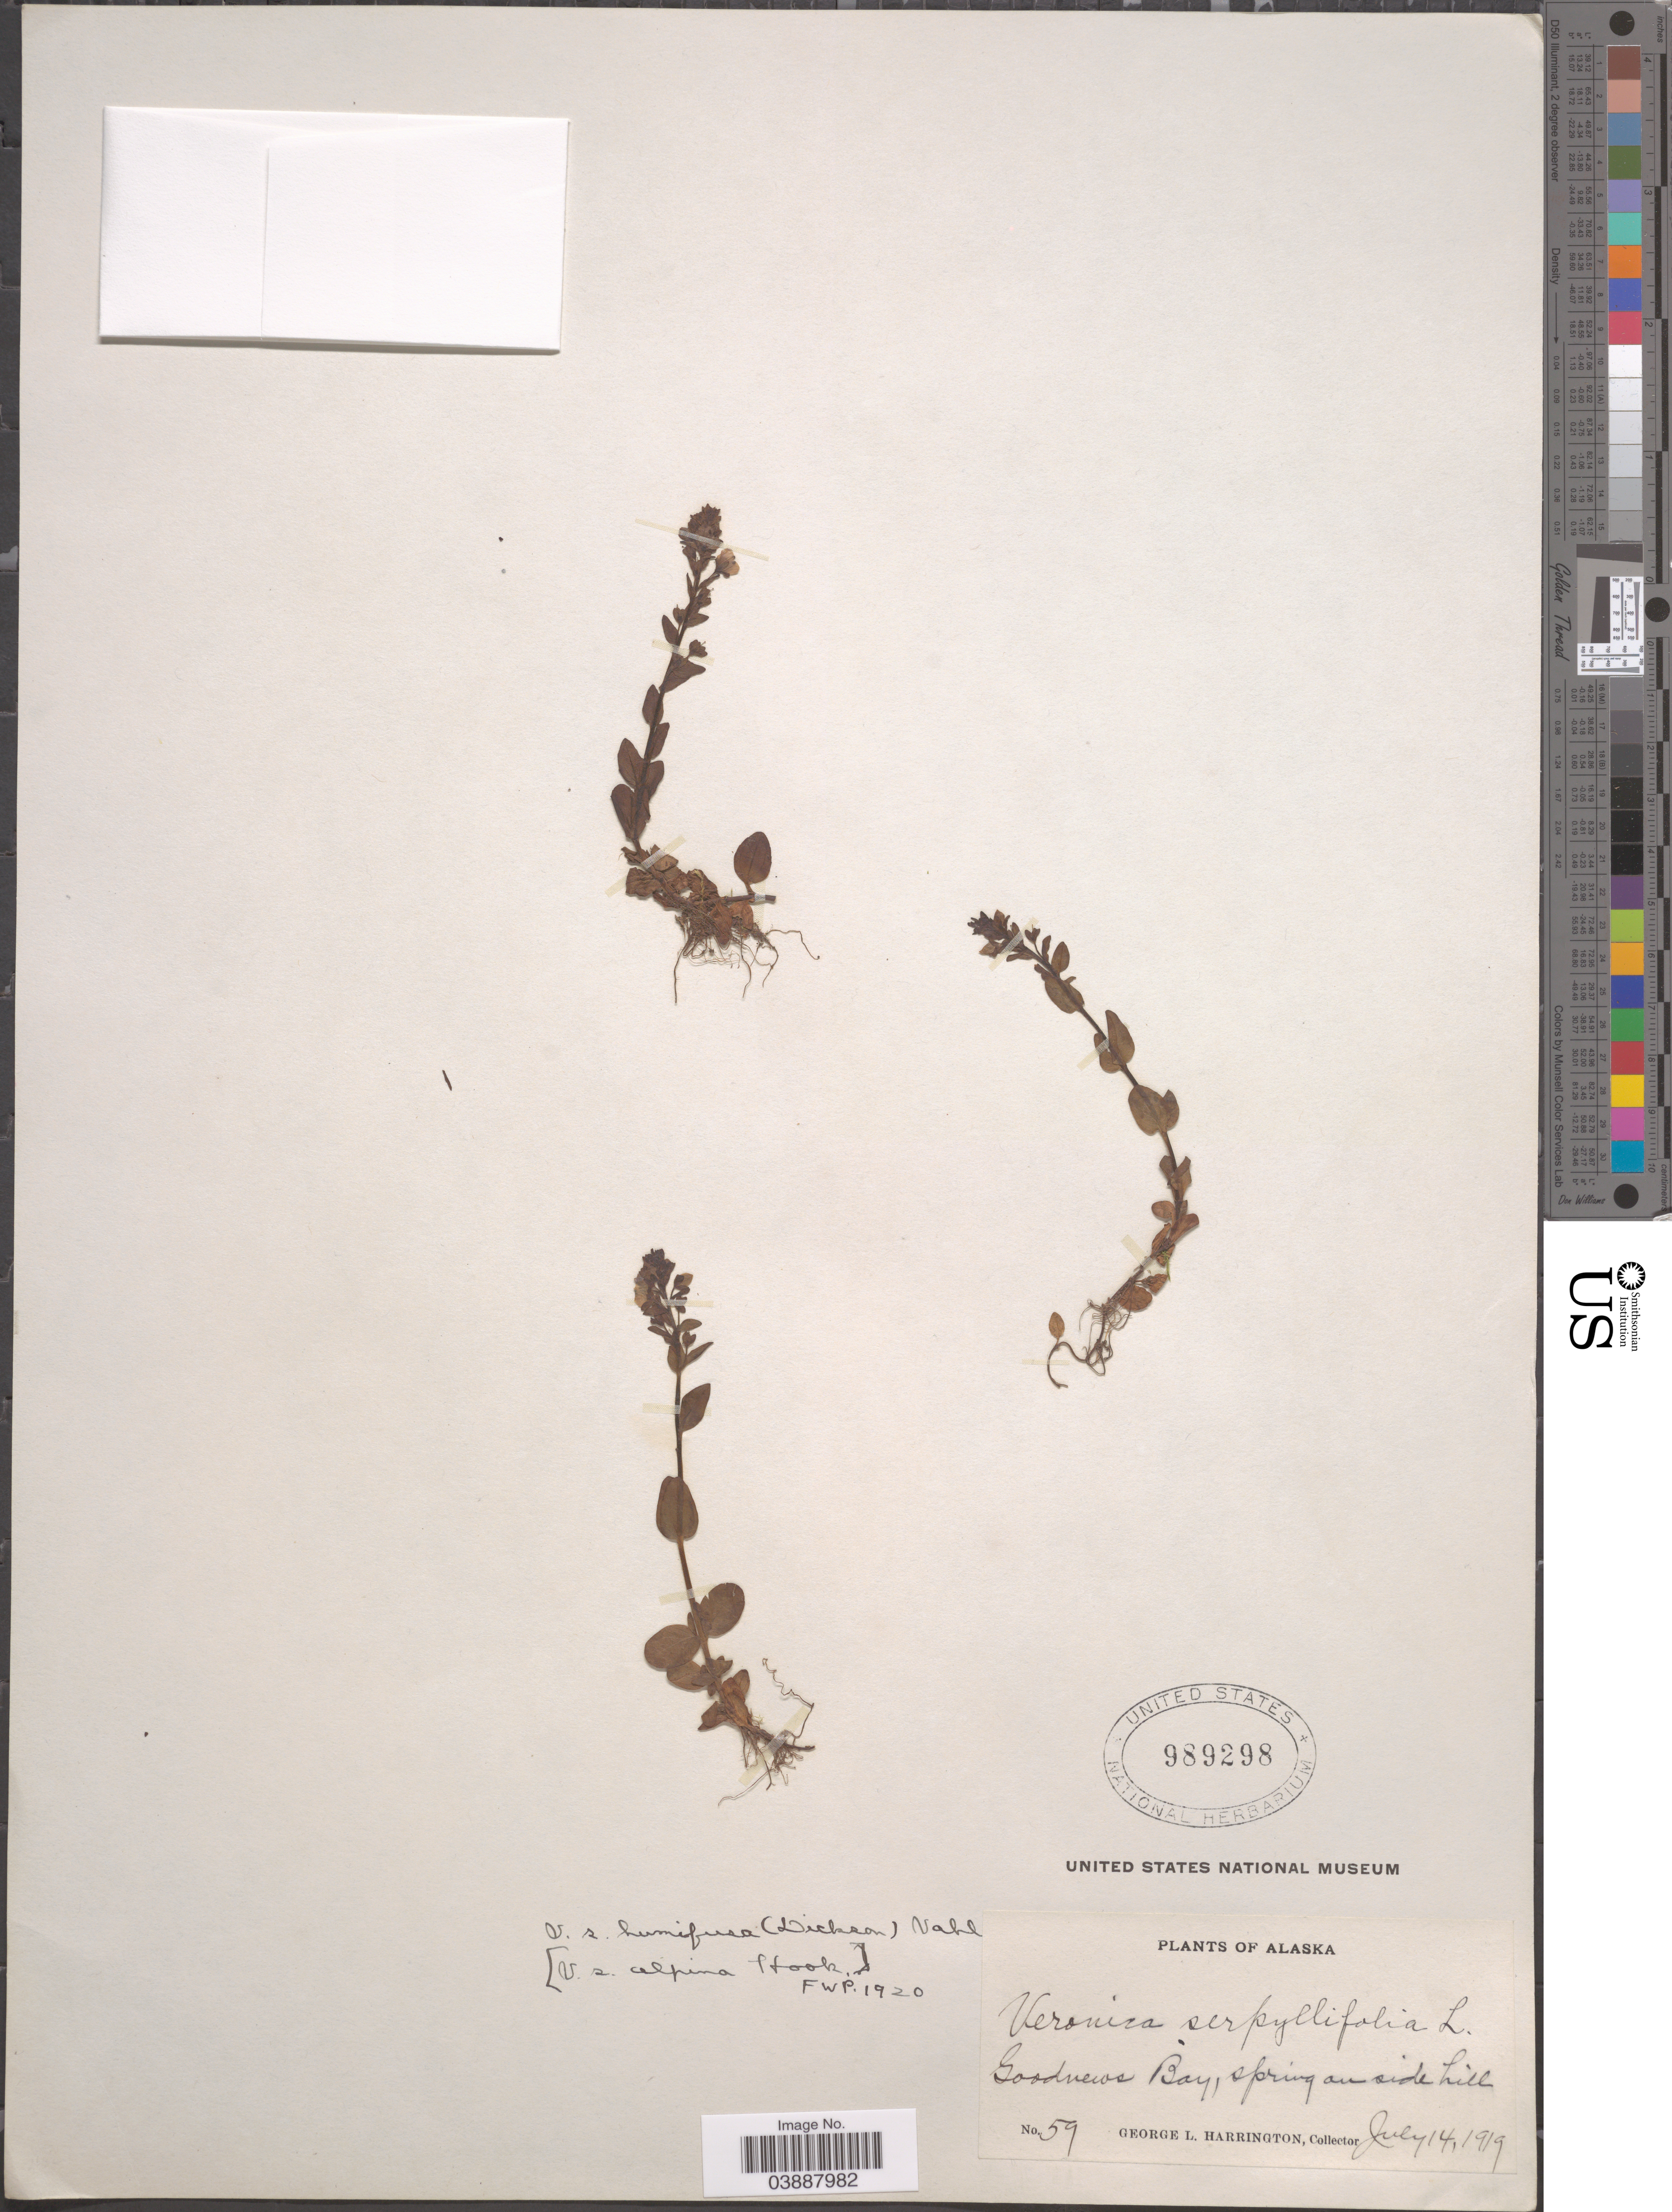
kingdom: Plantae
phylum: Tracheophyta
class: Magnoliopsida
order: Lamiales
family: Plantaginaceae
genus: Veronica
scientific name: Veronica serpyllifolia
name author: L.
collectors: G. Harrington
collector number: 59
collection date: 1919-07-14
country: United States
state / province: Alaska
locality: Goodnews Bay, spring on side hill.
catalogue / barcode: US 989298